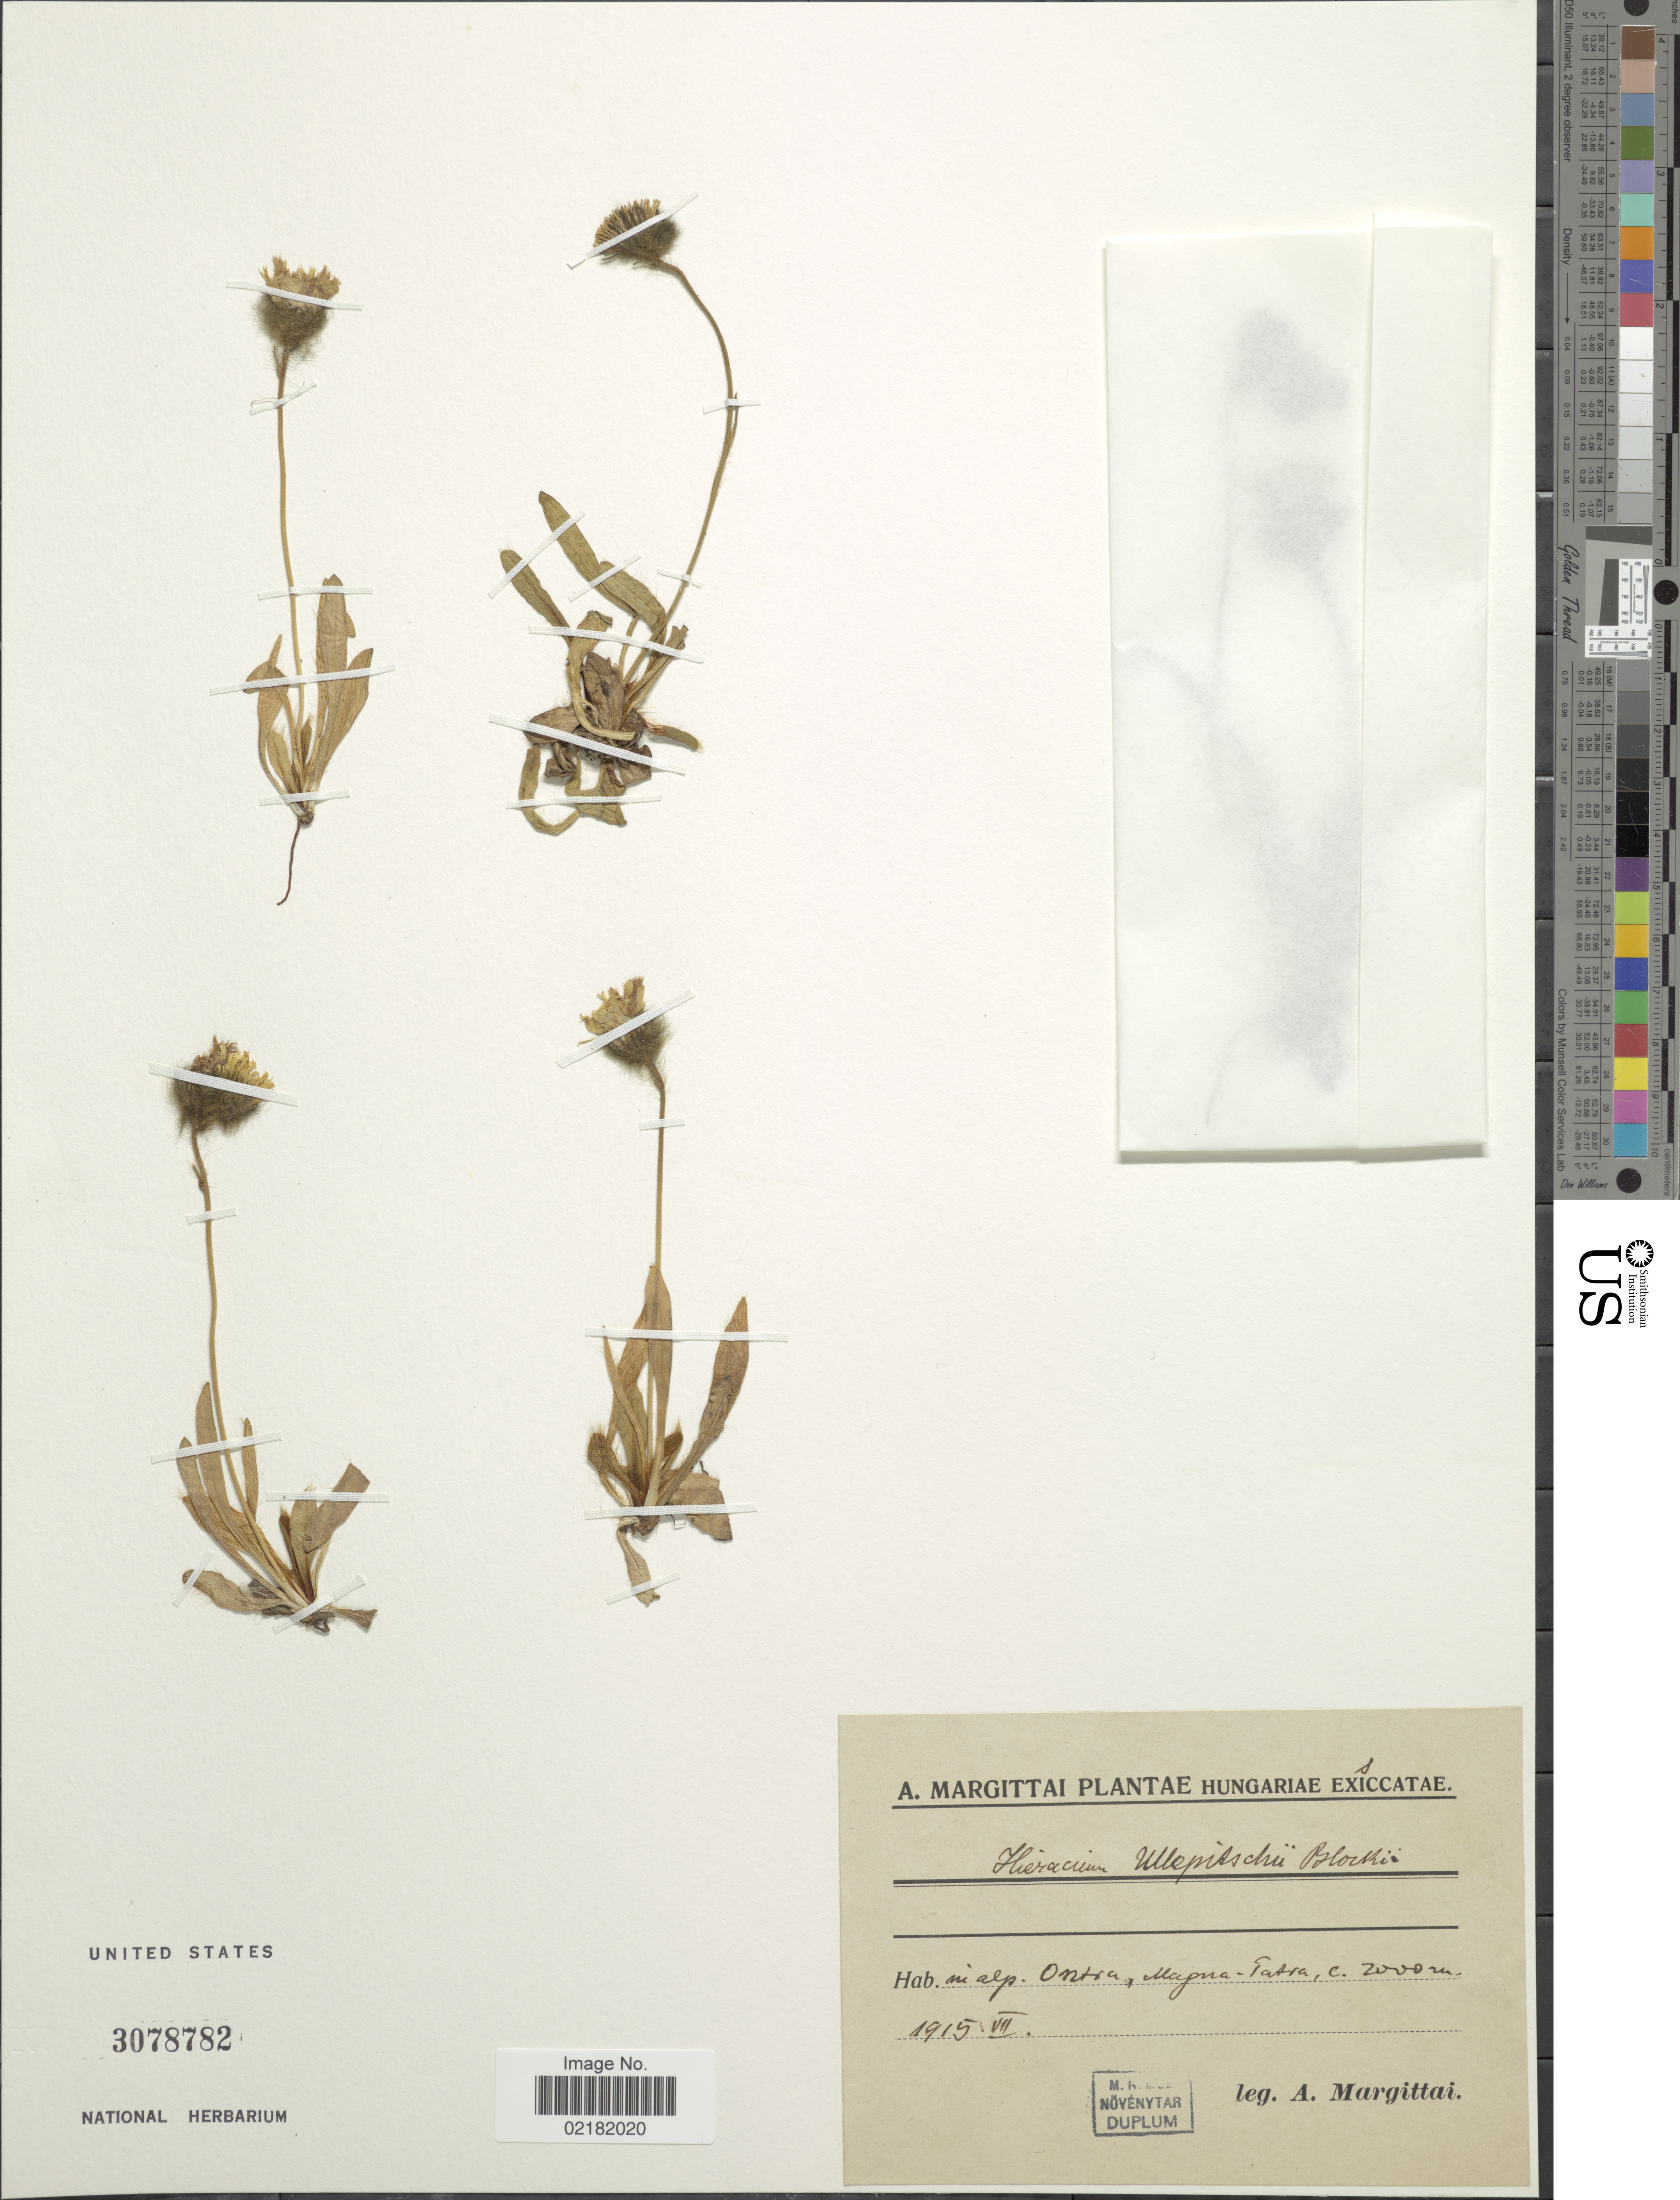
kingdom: Plantae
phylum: Tracheophyta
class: Magnoliopsida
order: Asterales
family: Asteraceae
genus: Hieracium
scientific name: Hieracium alpicola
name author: Steud. & Hochst.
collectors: A. Margittai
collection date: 1915-07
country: Hungary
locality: Hungariae in alp. Ontra, Mapna-Tatra. [interpreted]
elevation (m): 2000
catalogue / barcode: US 3078782